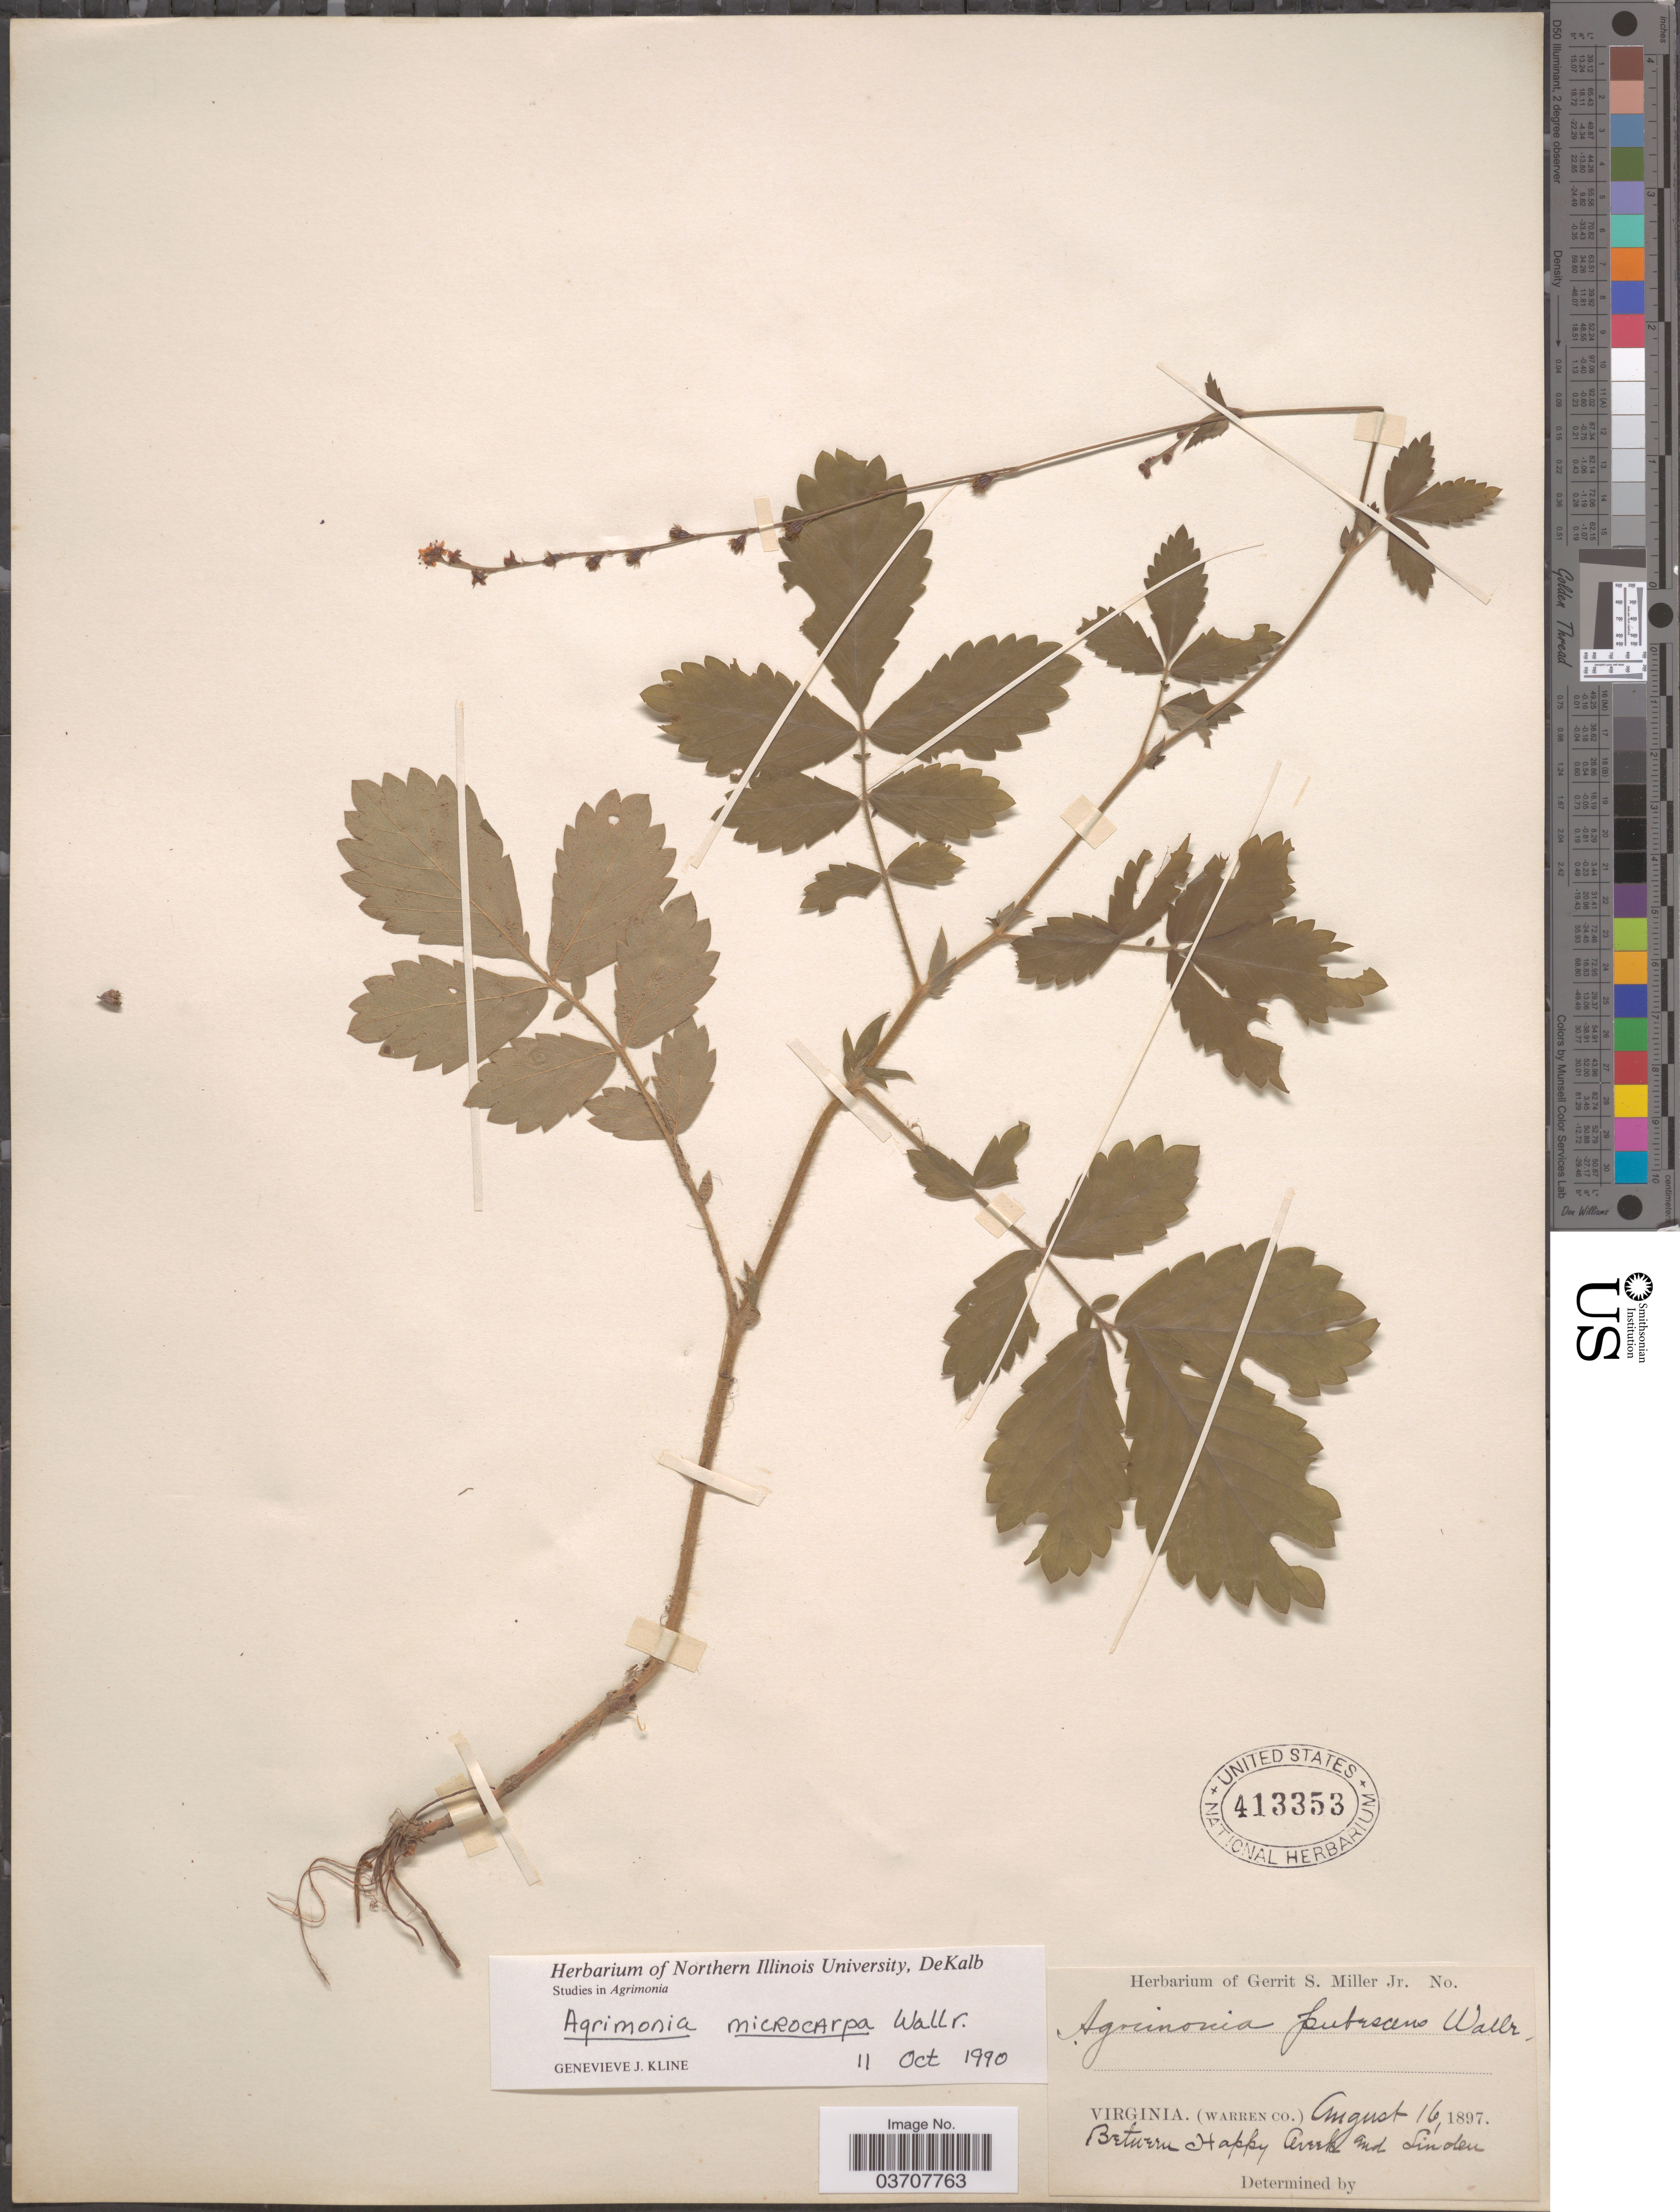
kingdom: Plantae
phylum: Tracheophyta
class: Magnoliopsida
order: Rosales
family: Rosaceae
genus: Agrimonia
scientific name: Agrimonia microcarpa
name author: Wallr.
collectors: ex herb. Gerrit S. Miller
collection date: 1897-08-16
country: United States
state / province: Virginia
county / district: Warren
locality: Between Happy Creek and Linden.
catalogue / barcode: US 413353